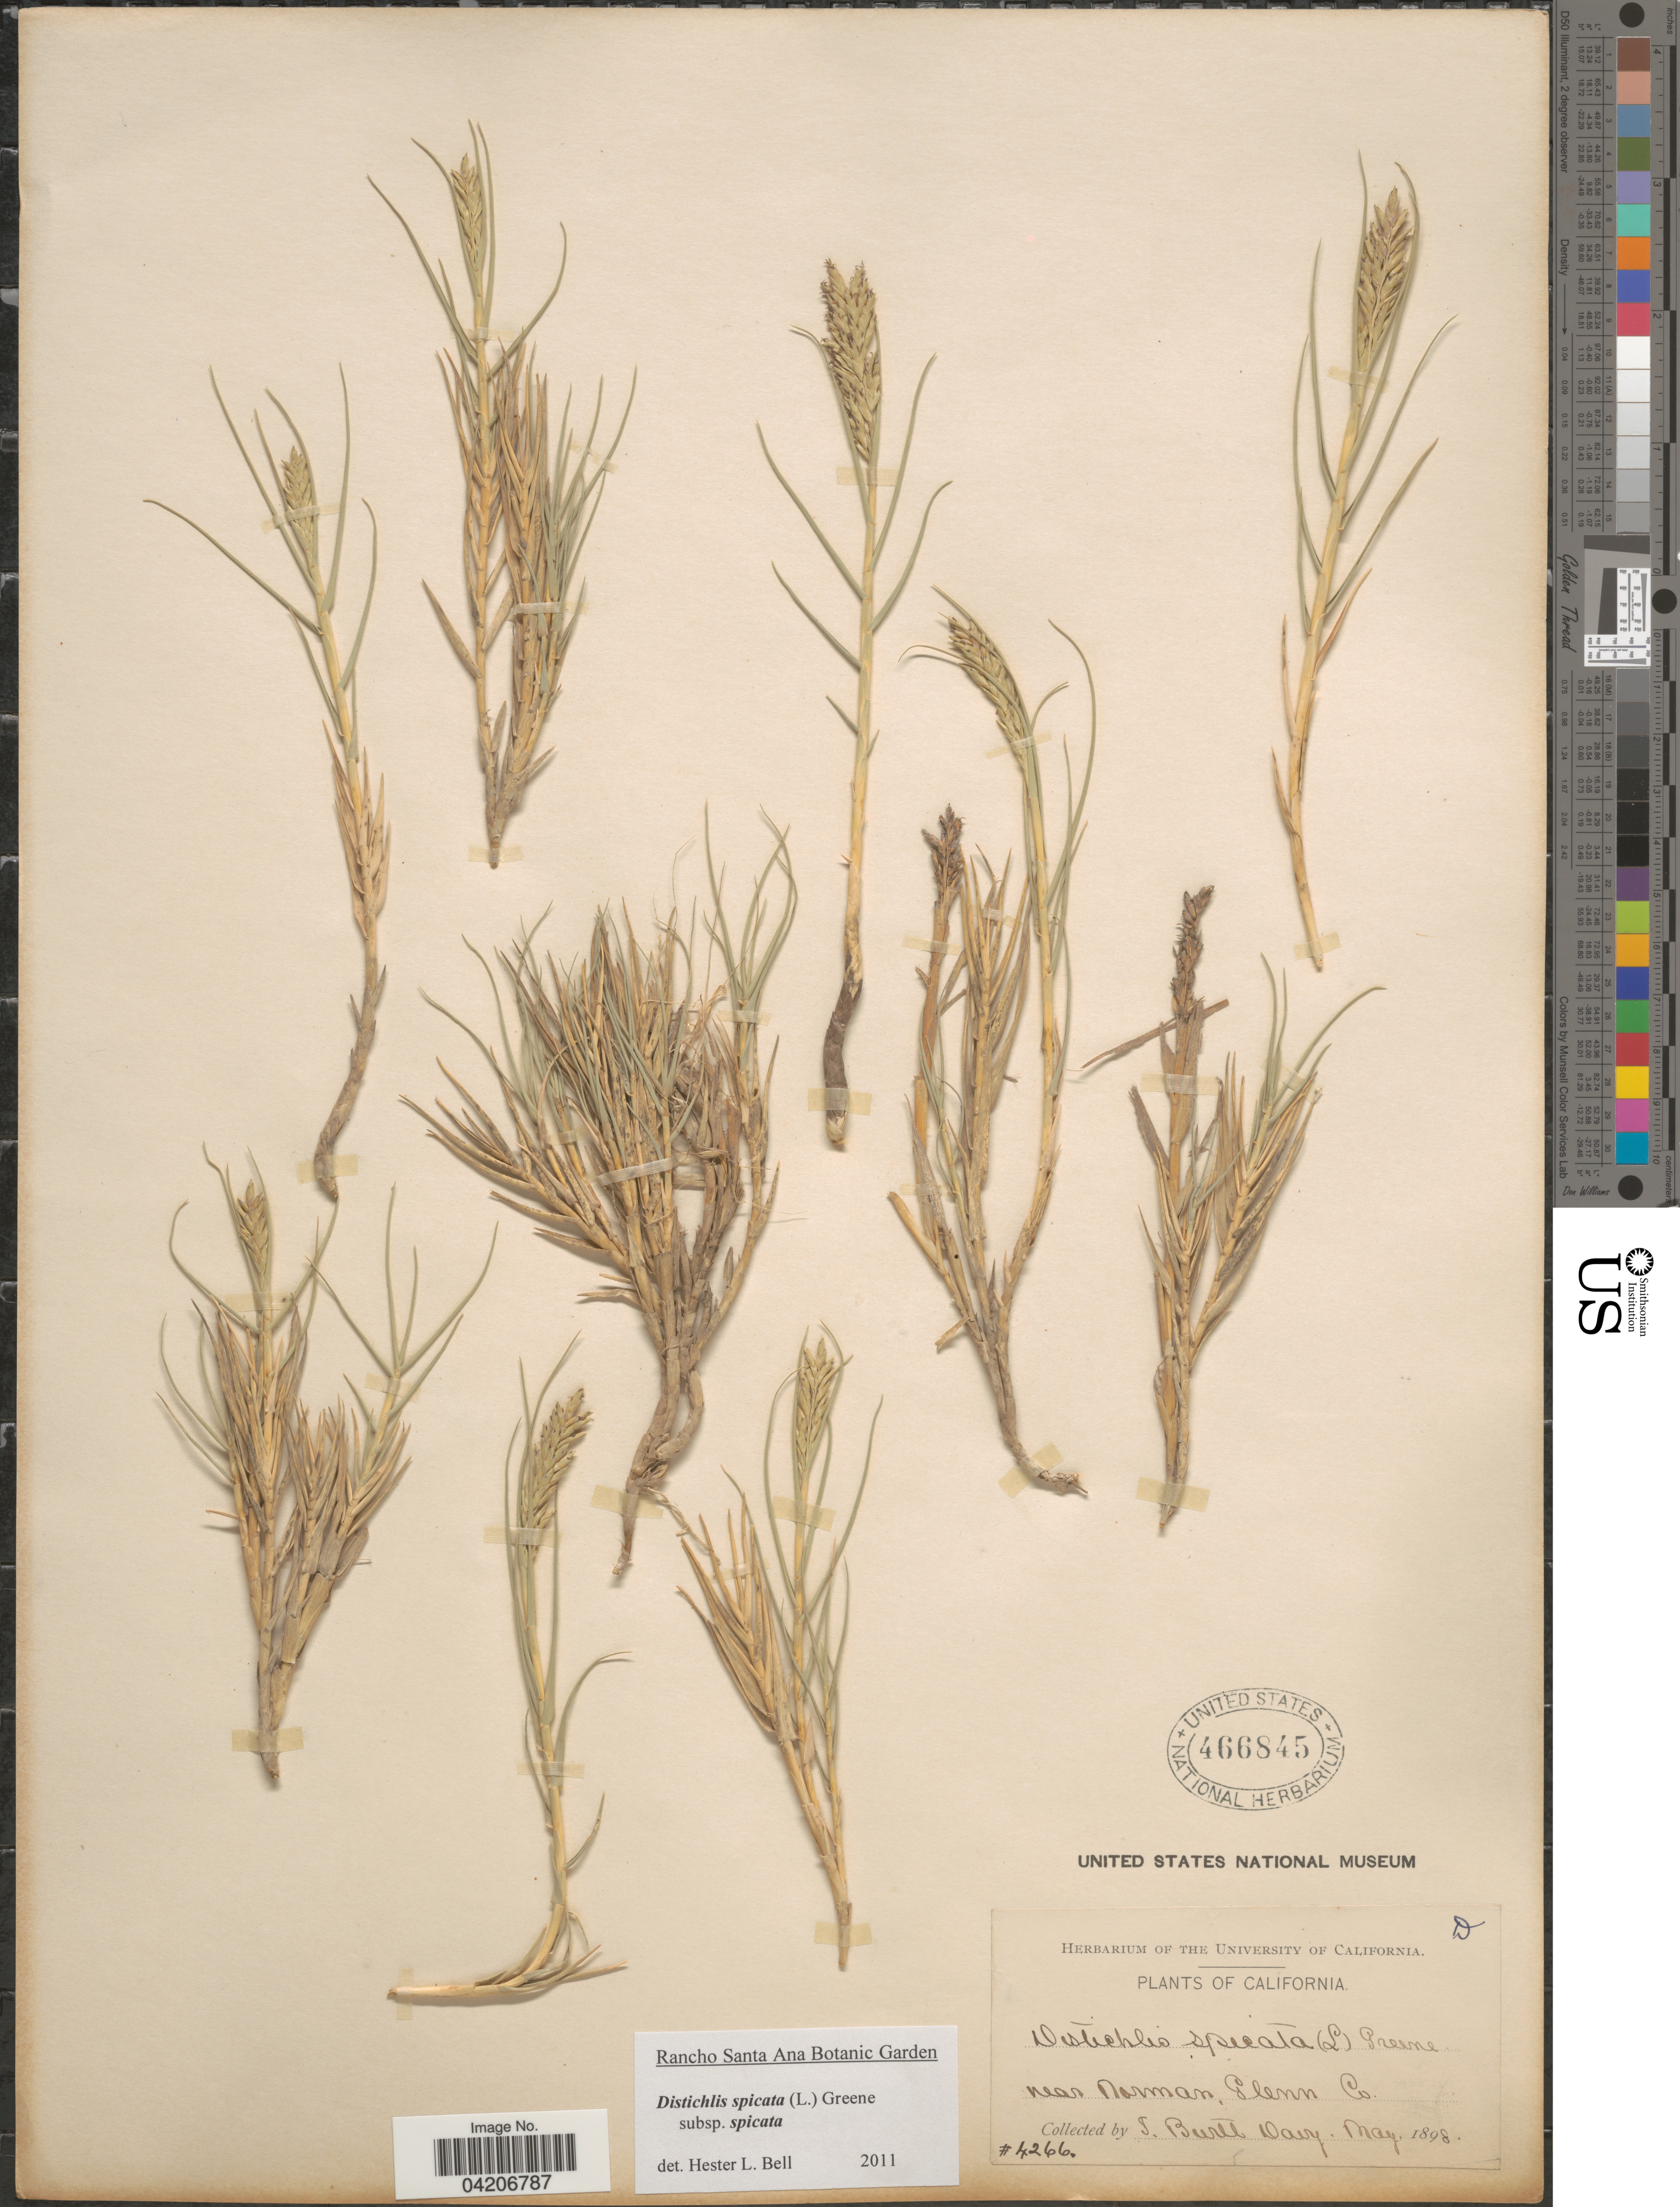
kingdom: Plantae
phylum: Tracheophyta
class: Liliopsida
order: Poales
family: Poaceae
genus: Distichlis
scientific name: Distichlis spicata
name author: (L.) Greene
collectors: J. Burtt Davy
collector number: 4266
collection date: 1898-05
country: United States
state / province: California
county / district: Glenn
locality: Near Norman, Glenn Co.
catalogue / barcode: US 466845